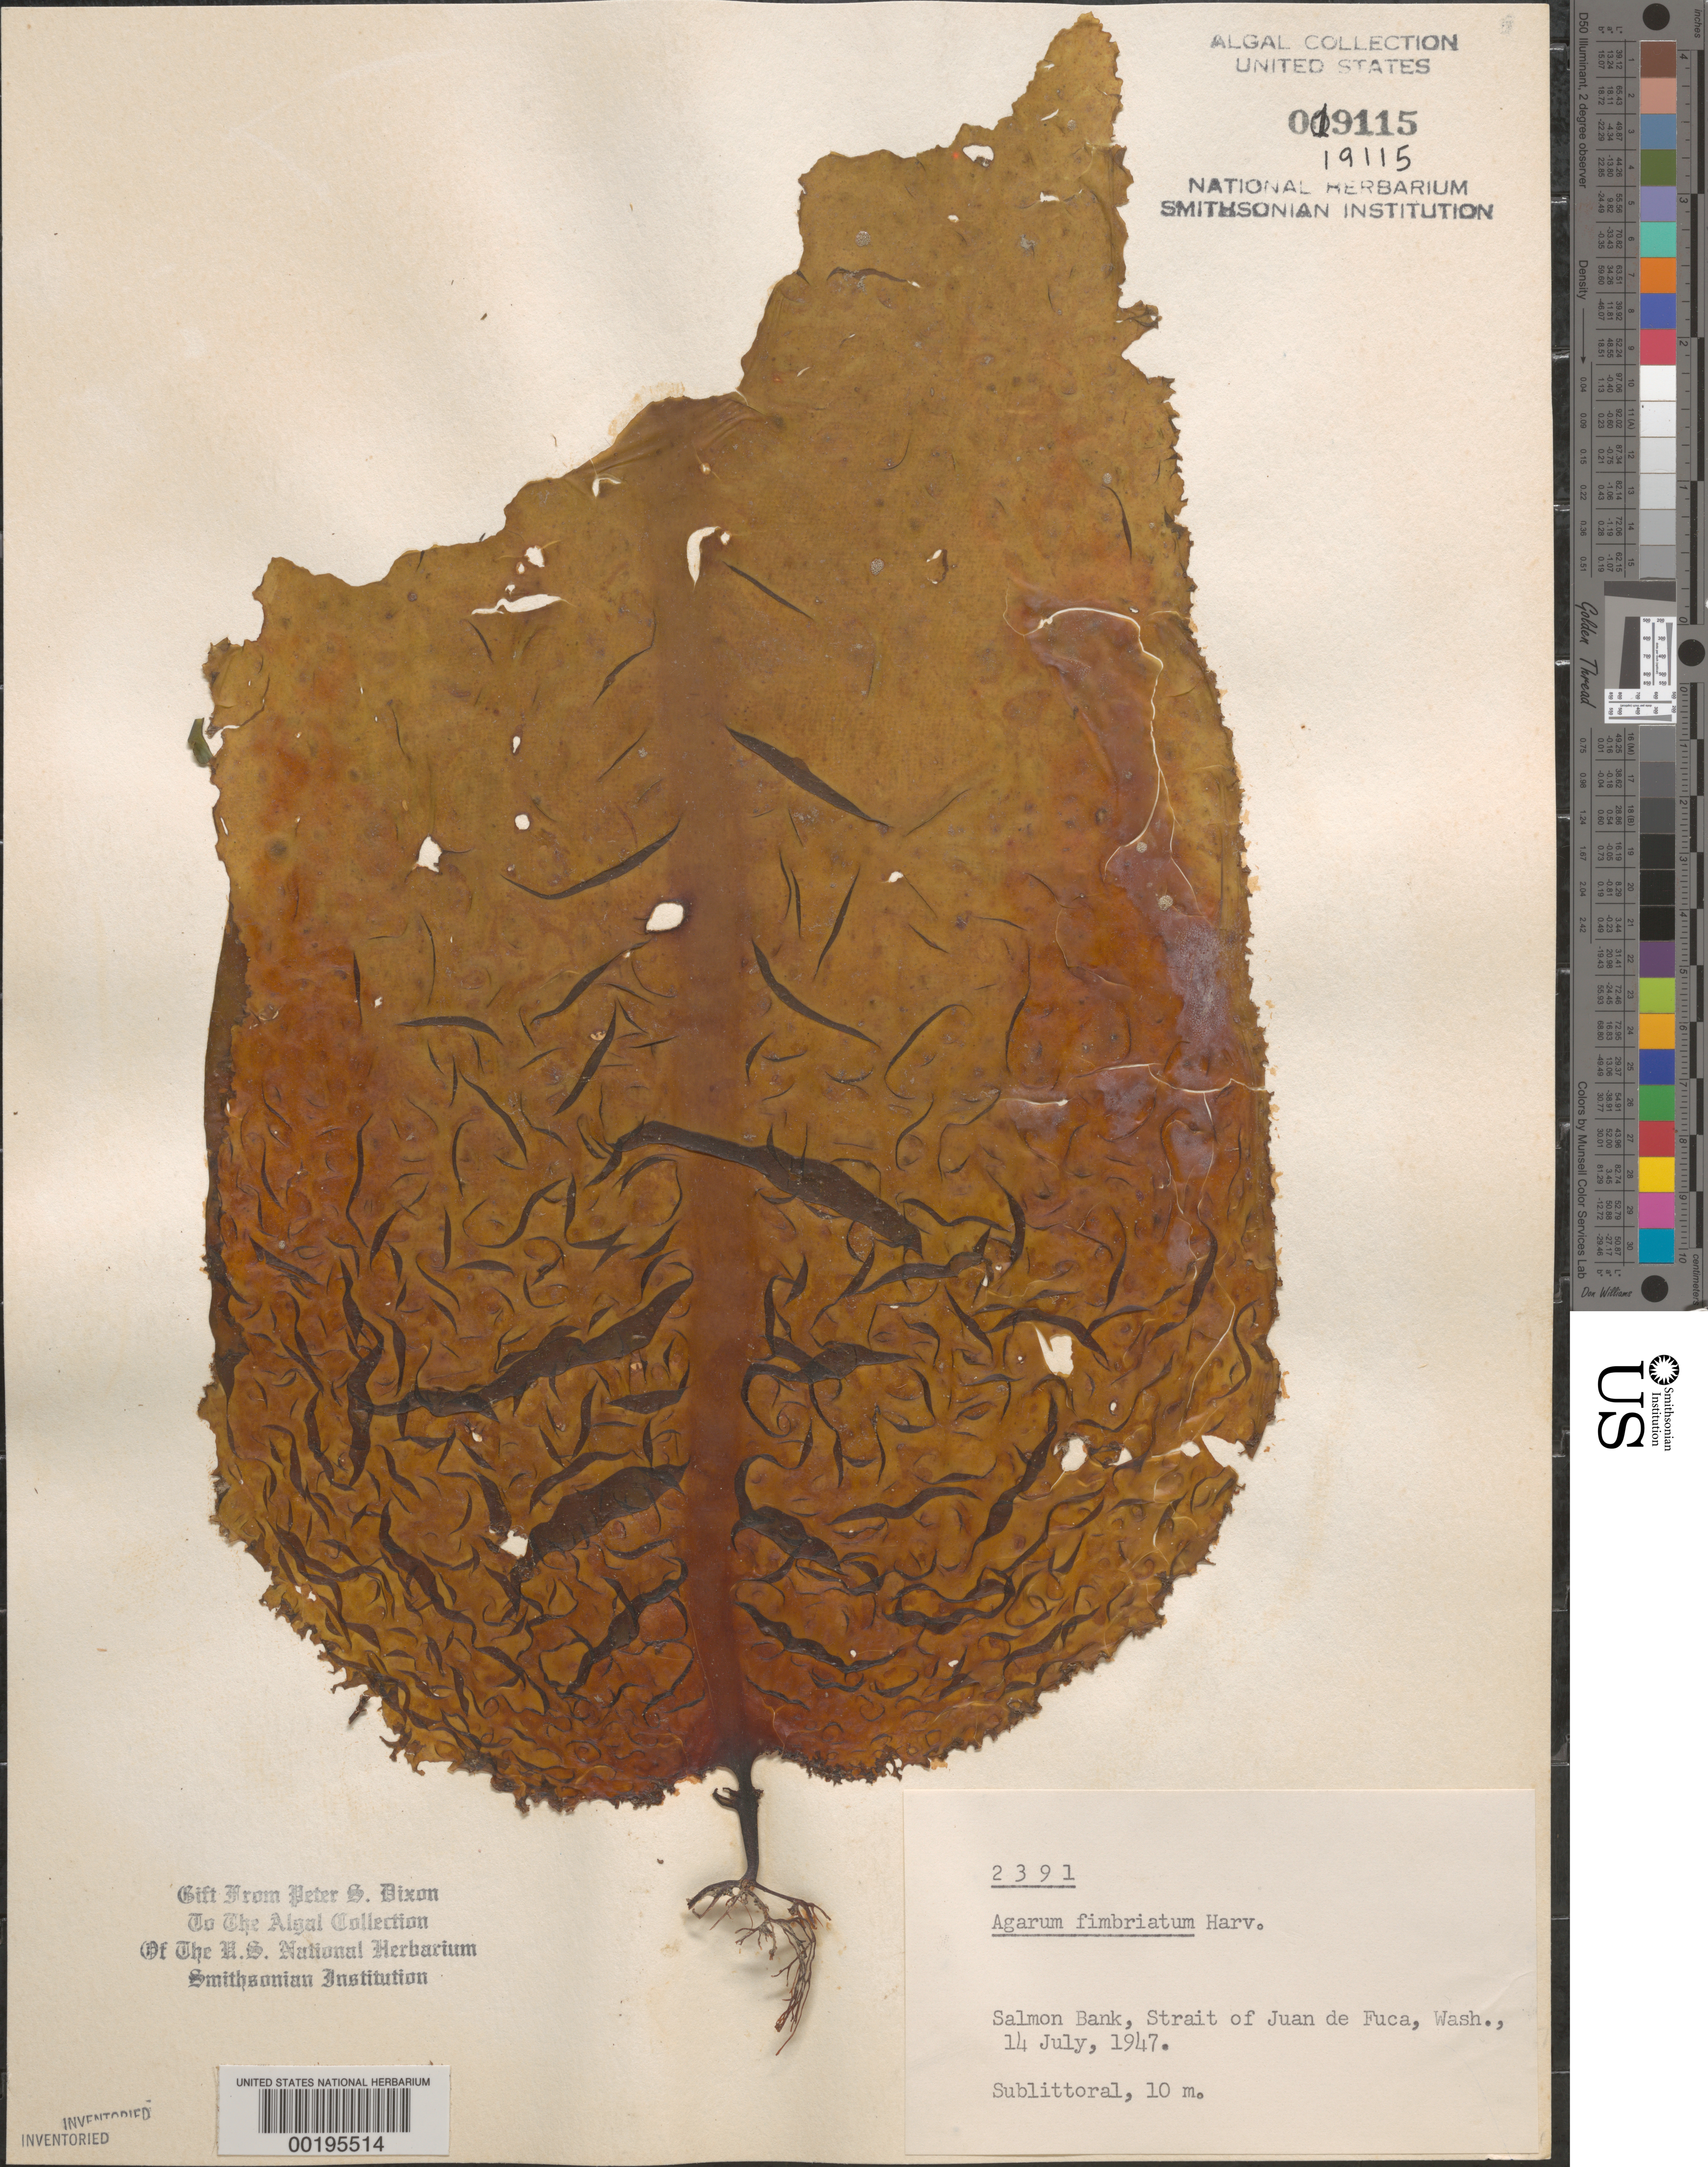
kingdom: Chromista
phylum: Ochrophyta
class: Phaeophyceae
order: Laminariales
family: Agaraceae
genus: Neoagarum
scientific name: Neoagarum fimbriatum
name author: (Harvey) H.Kawai & Hanyuda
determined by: Algae name updating Project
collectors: P. S. Dixon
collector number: PSD 2391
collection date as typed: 14 Jul 1947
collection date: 1947-07-14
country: United States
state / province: Washington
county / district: San Juan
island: San Juan Islands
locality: Salmon Bank, Strait of Juan de Fuca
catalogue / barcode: US 19115